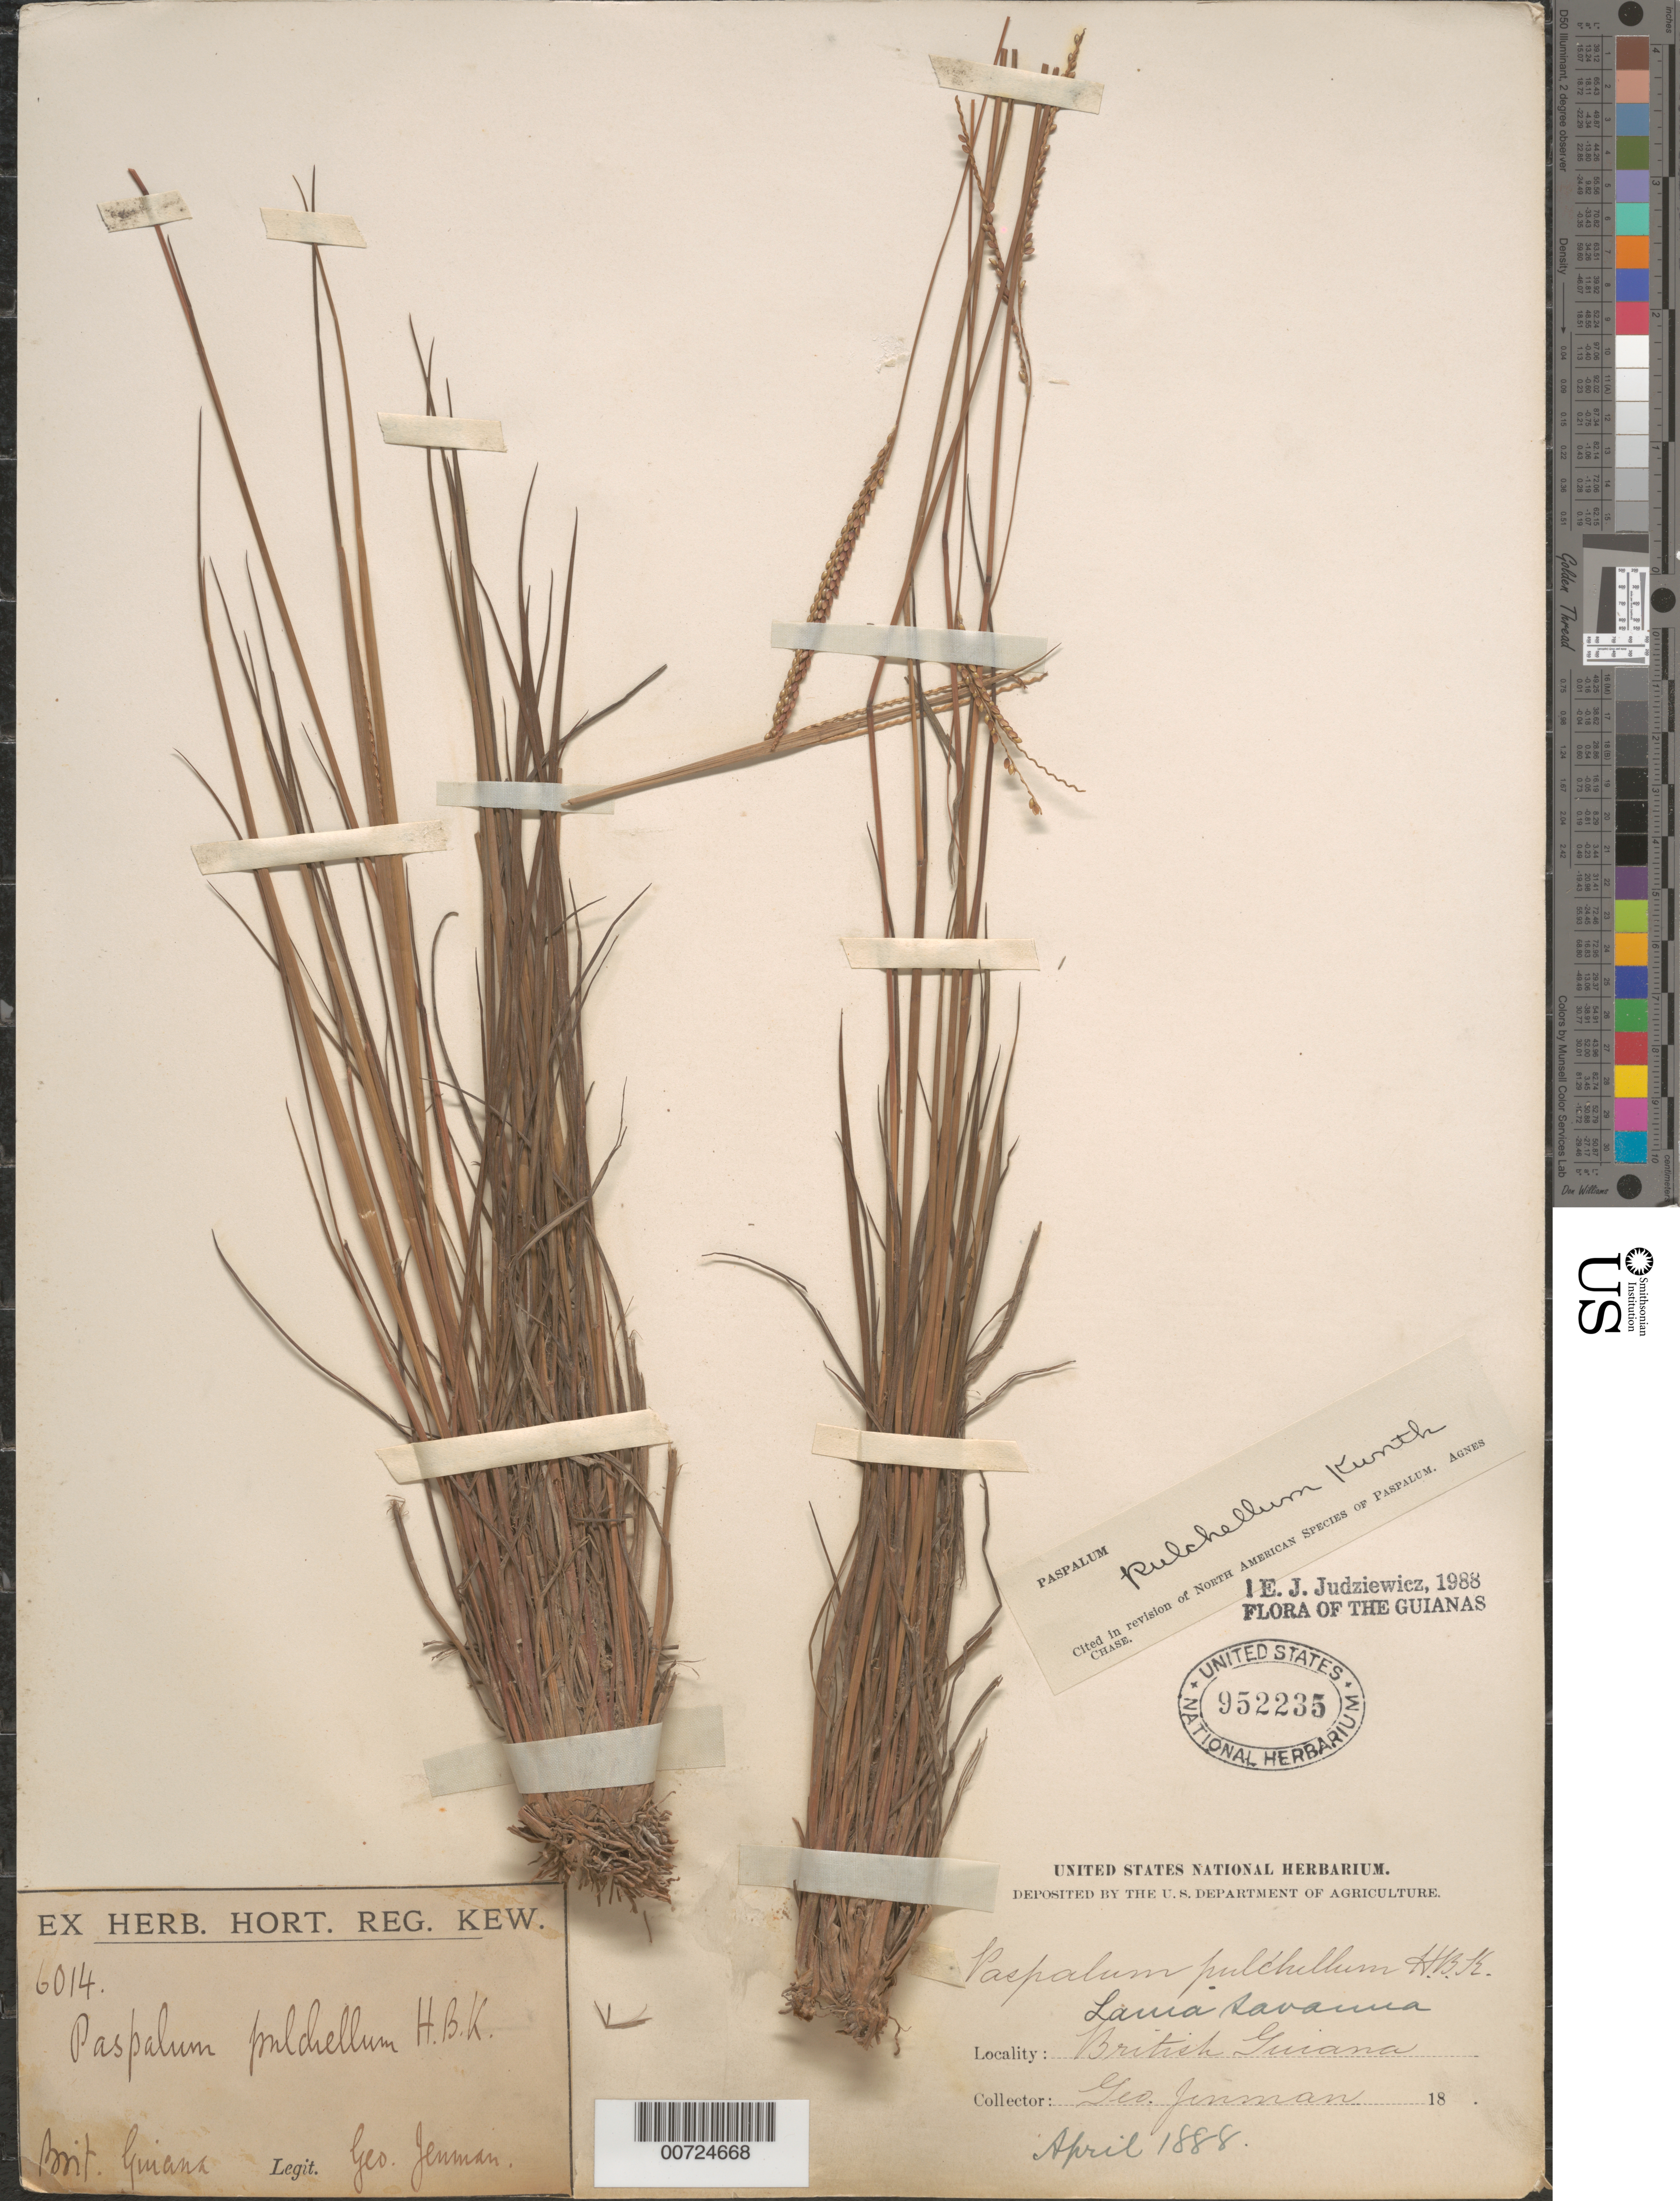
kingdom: Plantae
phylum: Tracheophyta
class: Liliopsida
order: Poales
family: Poaceae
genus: Paspalum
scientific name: Paspalum pulchellum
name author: Kunth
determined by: Judziewicz, E. J.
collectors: G. S. Jenman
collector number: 6014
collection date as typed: April 1888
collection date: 1888-04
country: Guyana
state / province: Demerara-Mahaica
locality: Lama Savanna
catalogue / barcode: US 952235